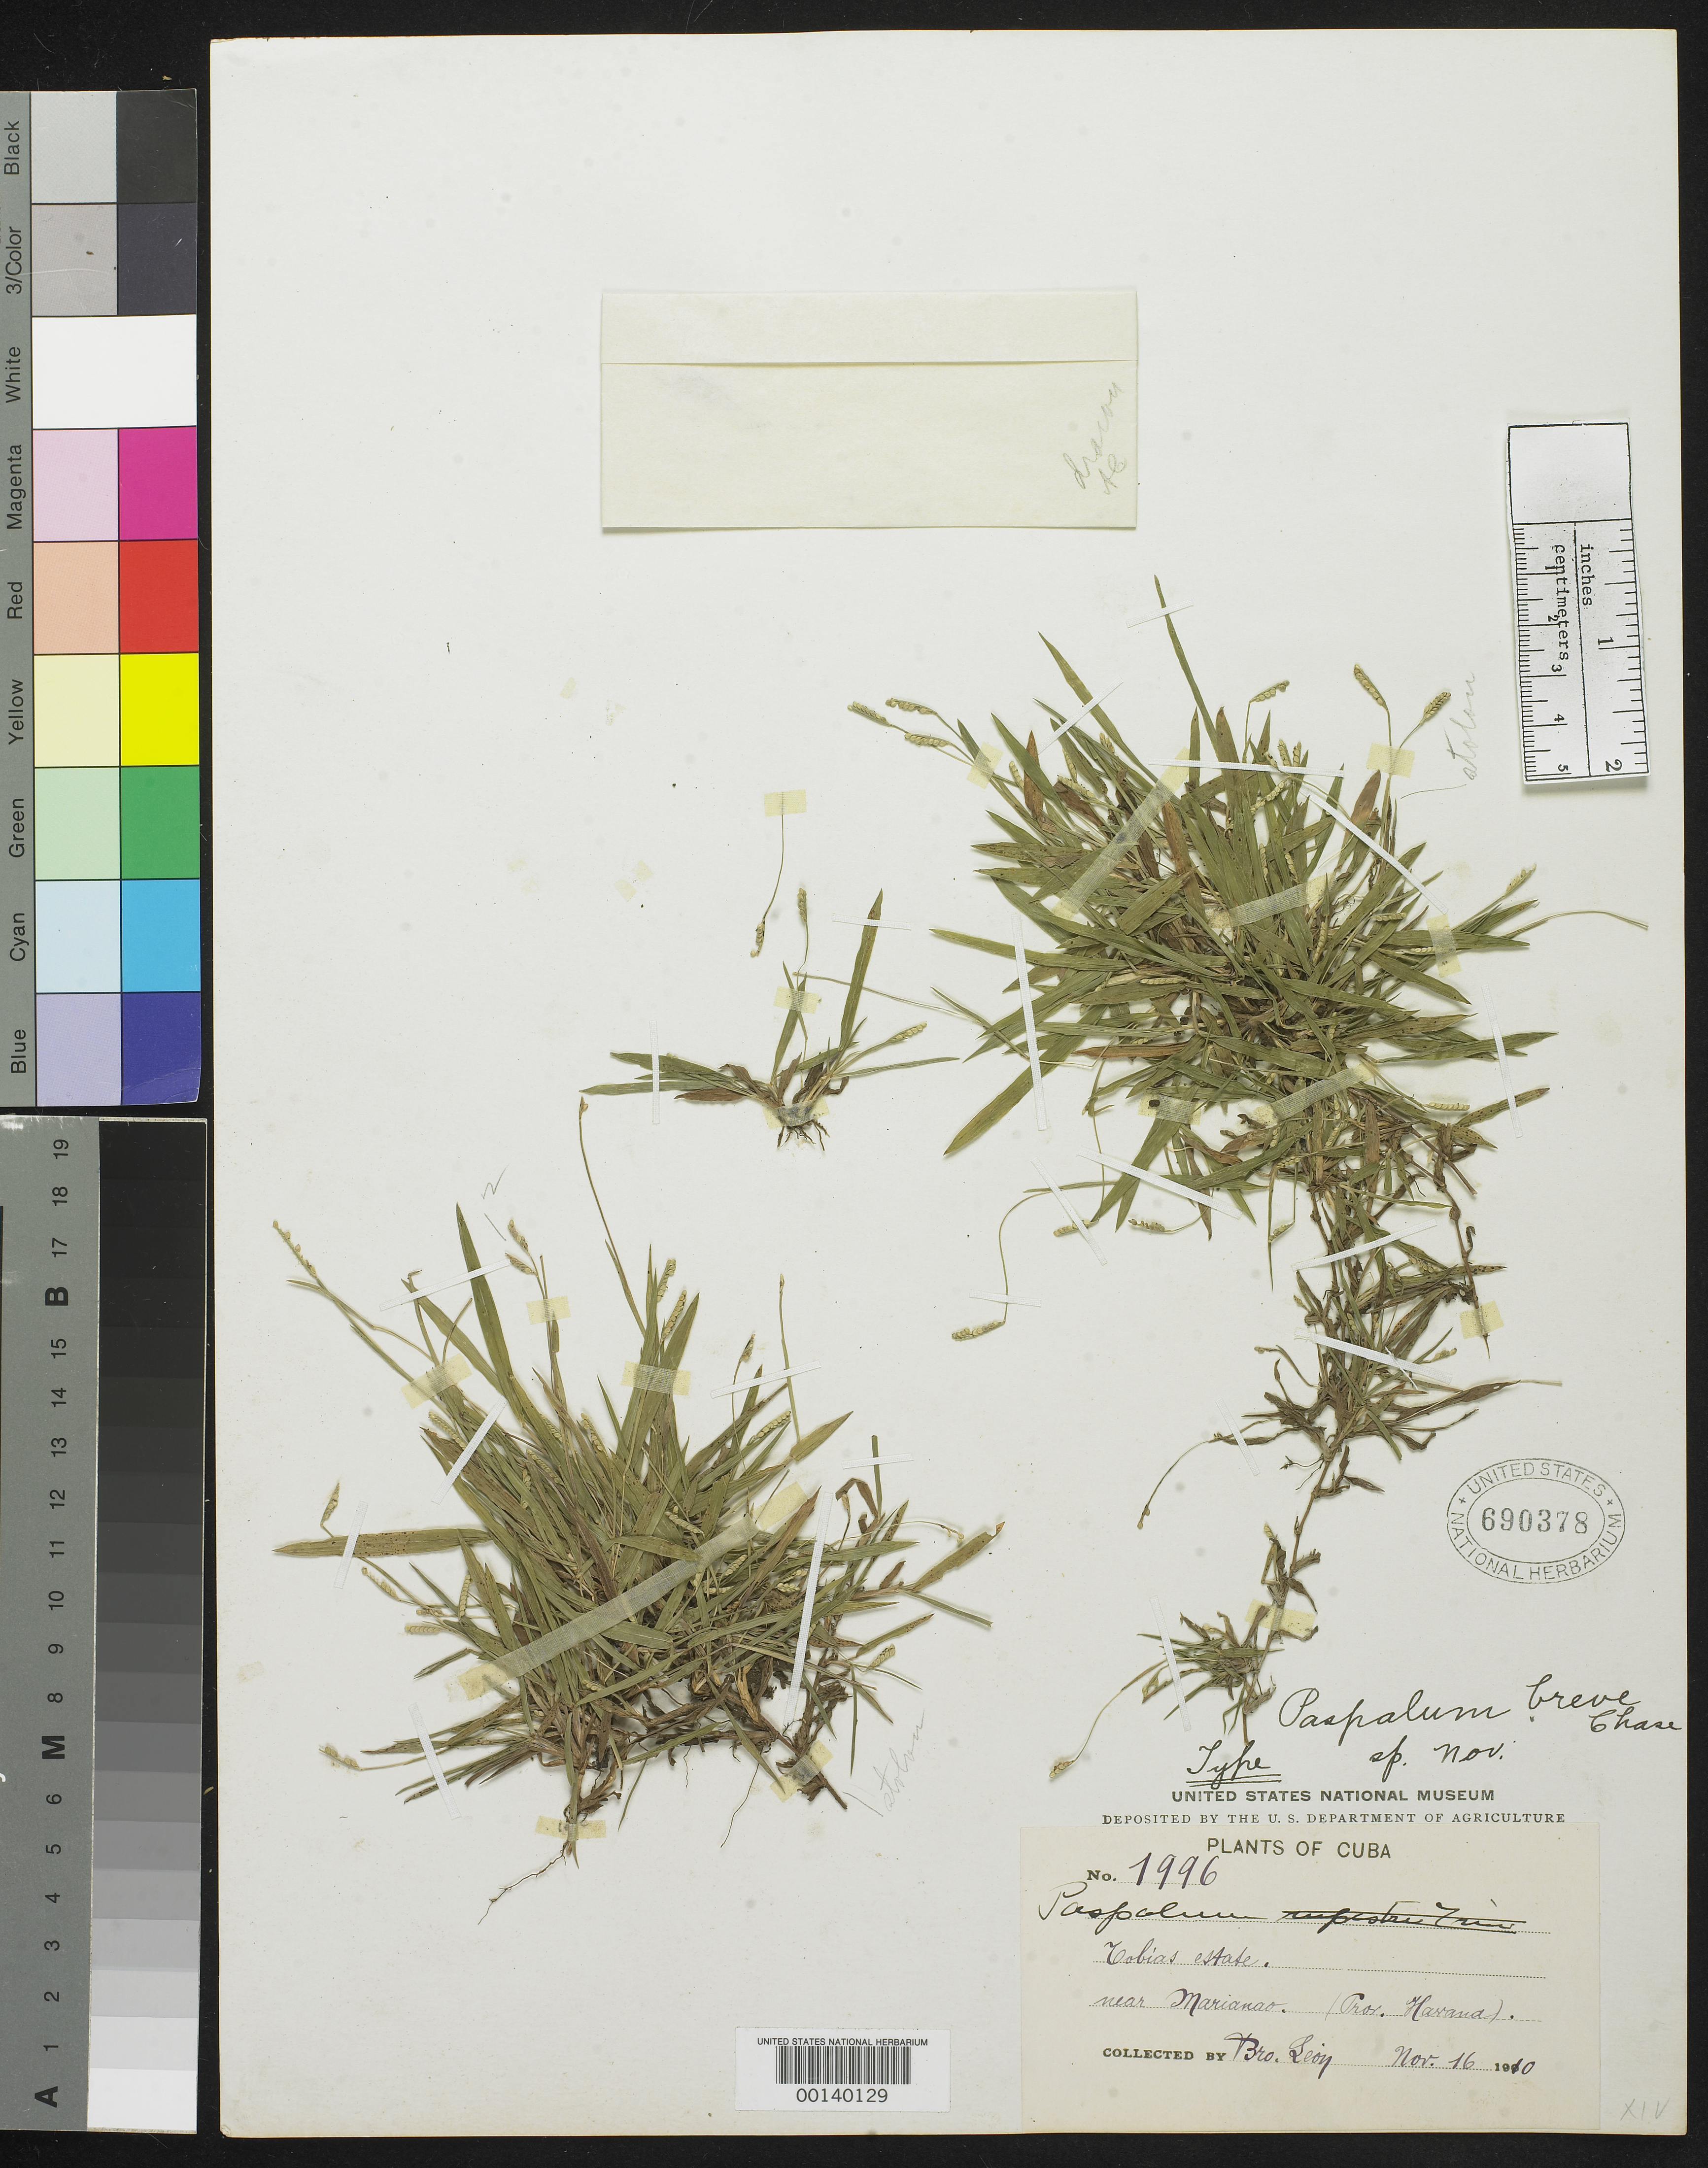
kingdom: Plantae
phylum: Tracheophyta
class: Liliopsida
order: Poales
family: Poaceae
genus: Paspalum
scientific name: Paspalum breve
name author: Chase in Urb.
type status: Holotype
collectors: Bro. León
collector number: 1996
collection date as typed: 16 Nov 1910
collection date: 1910-11-16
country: Cuba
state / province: La Habana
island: Greater Antilles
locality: Near Marianao.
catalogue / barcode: US 690378